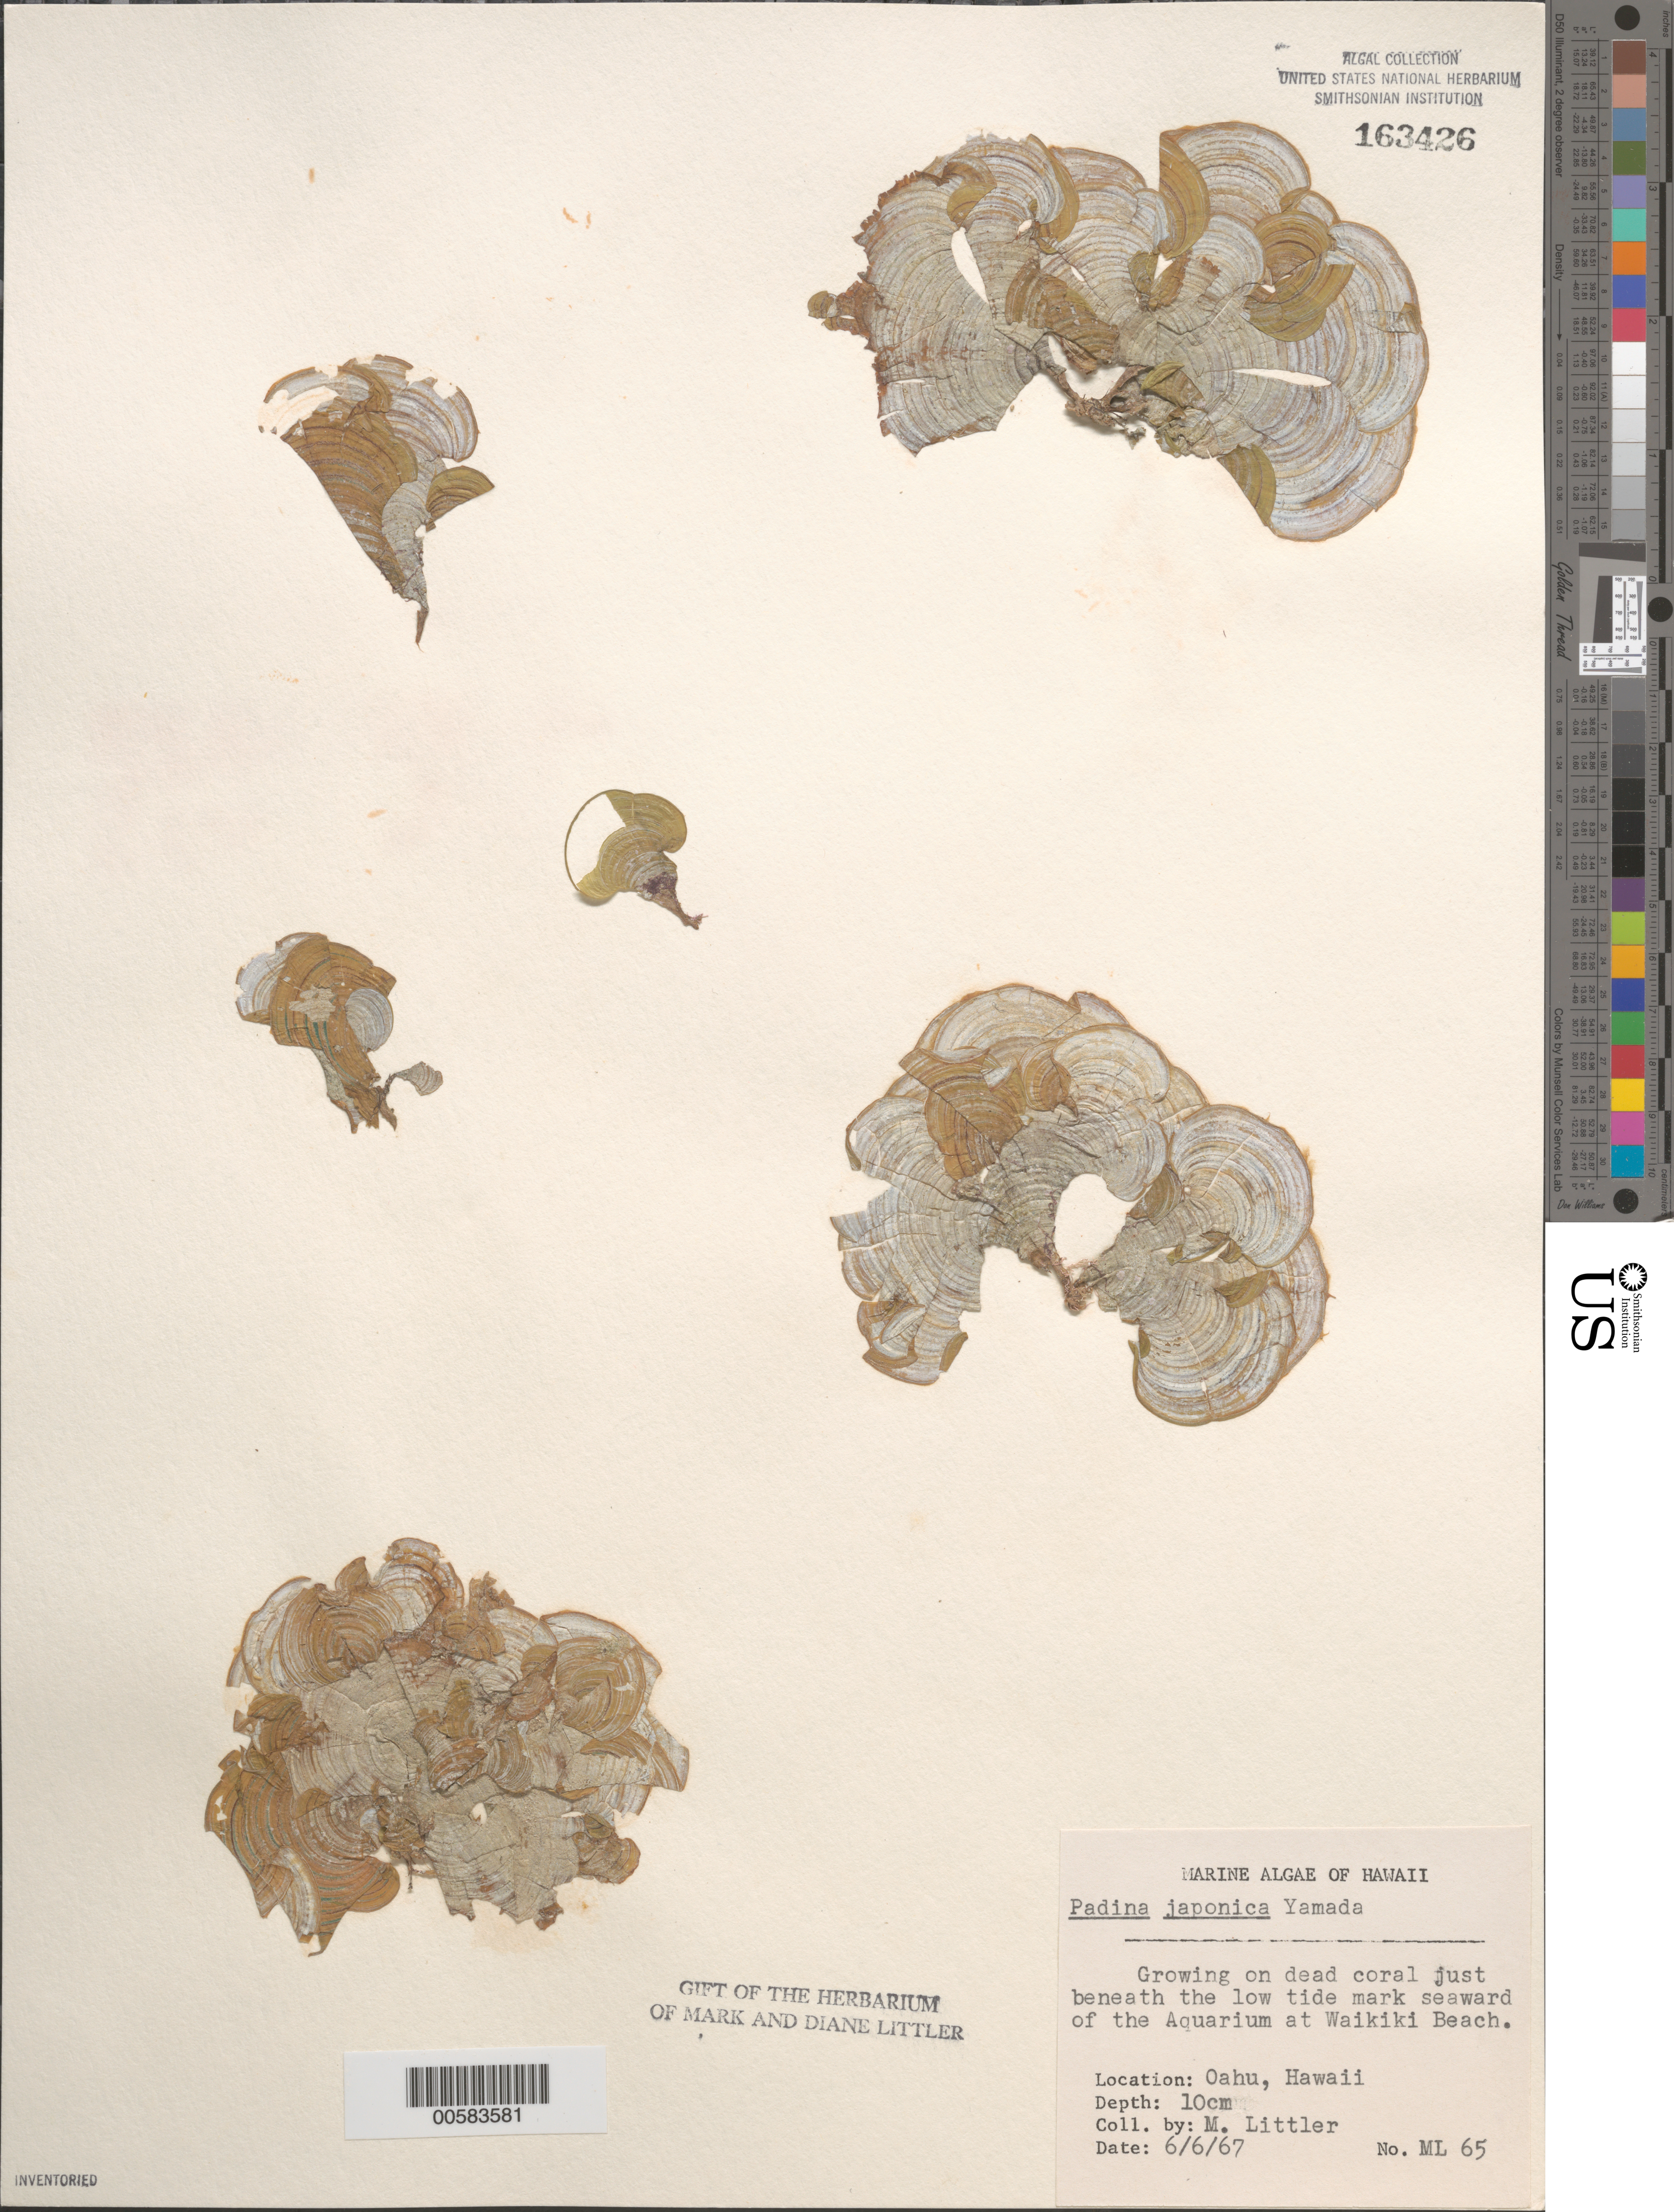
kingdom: Chromista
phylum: Ochrophyta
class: Phaeophyceae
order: Dictyotales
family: Dictyotaceae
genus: Padina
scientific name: Padina japonica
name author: Yamada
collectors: M. M. Littler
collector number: ML 65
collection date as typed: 06 Jun 1967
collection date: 1967-06-06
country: United States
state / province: Hawaii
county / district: Honolulu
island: Oahu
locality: Waikiki Beach near Aquarium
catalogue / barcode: US 163426